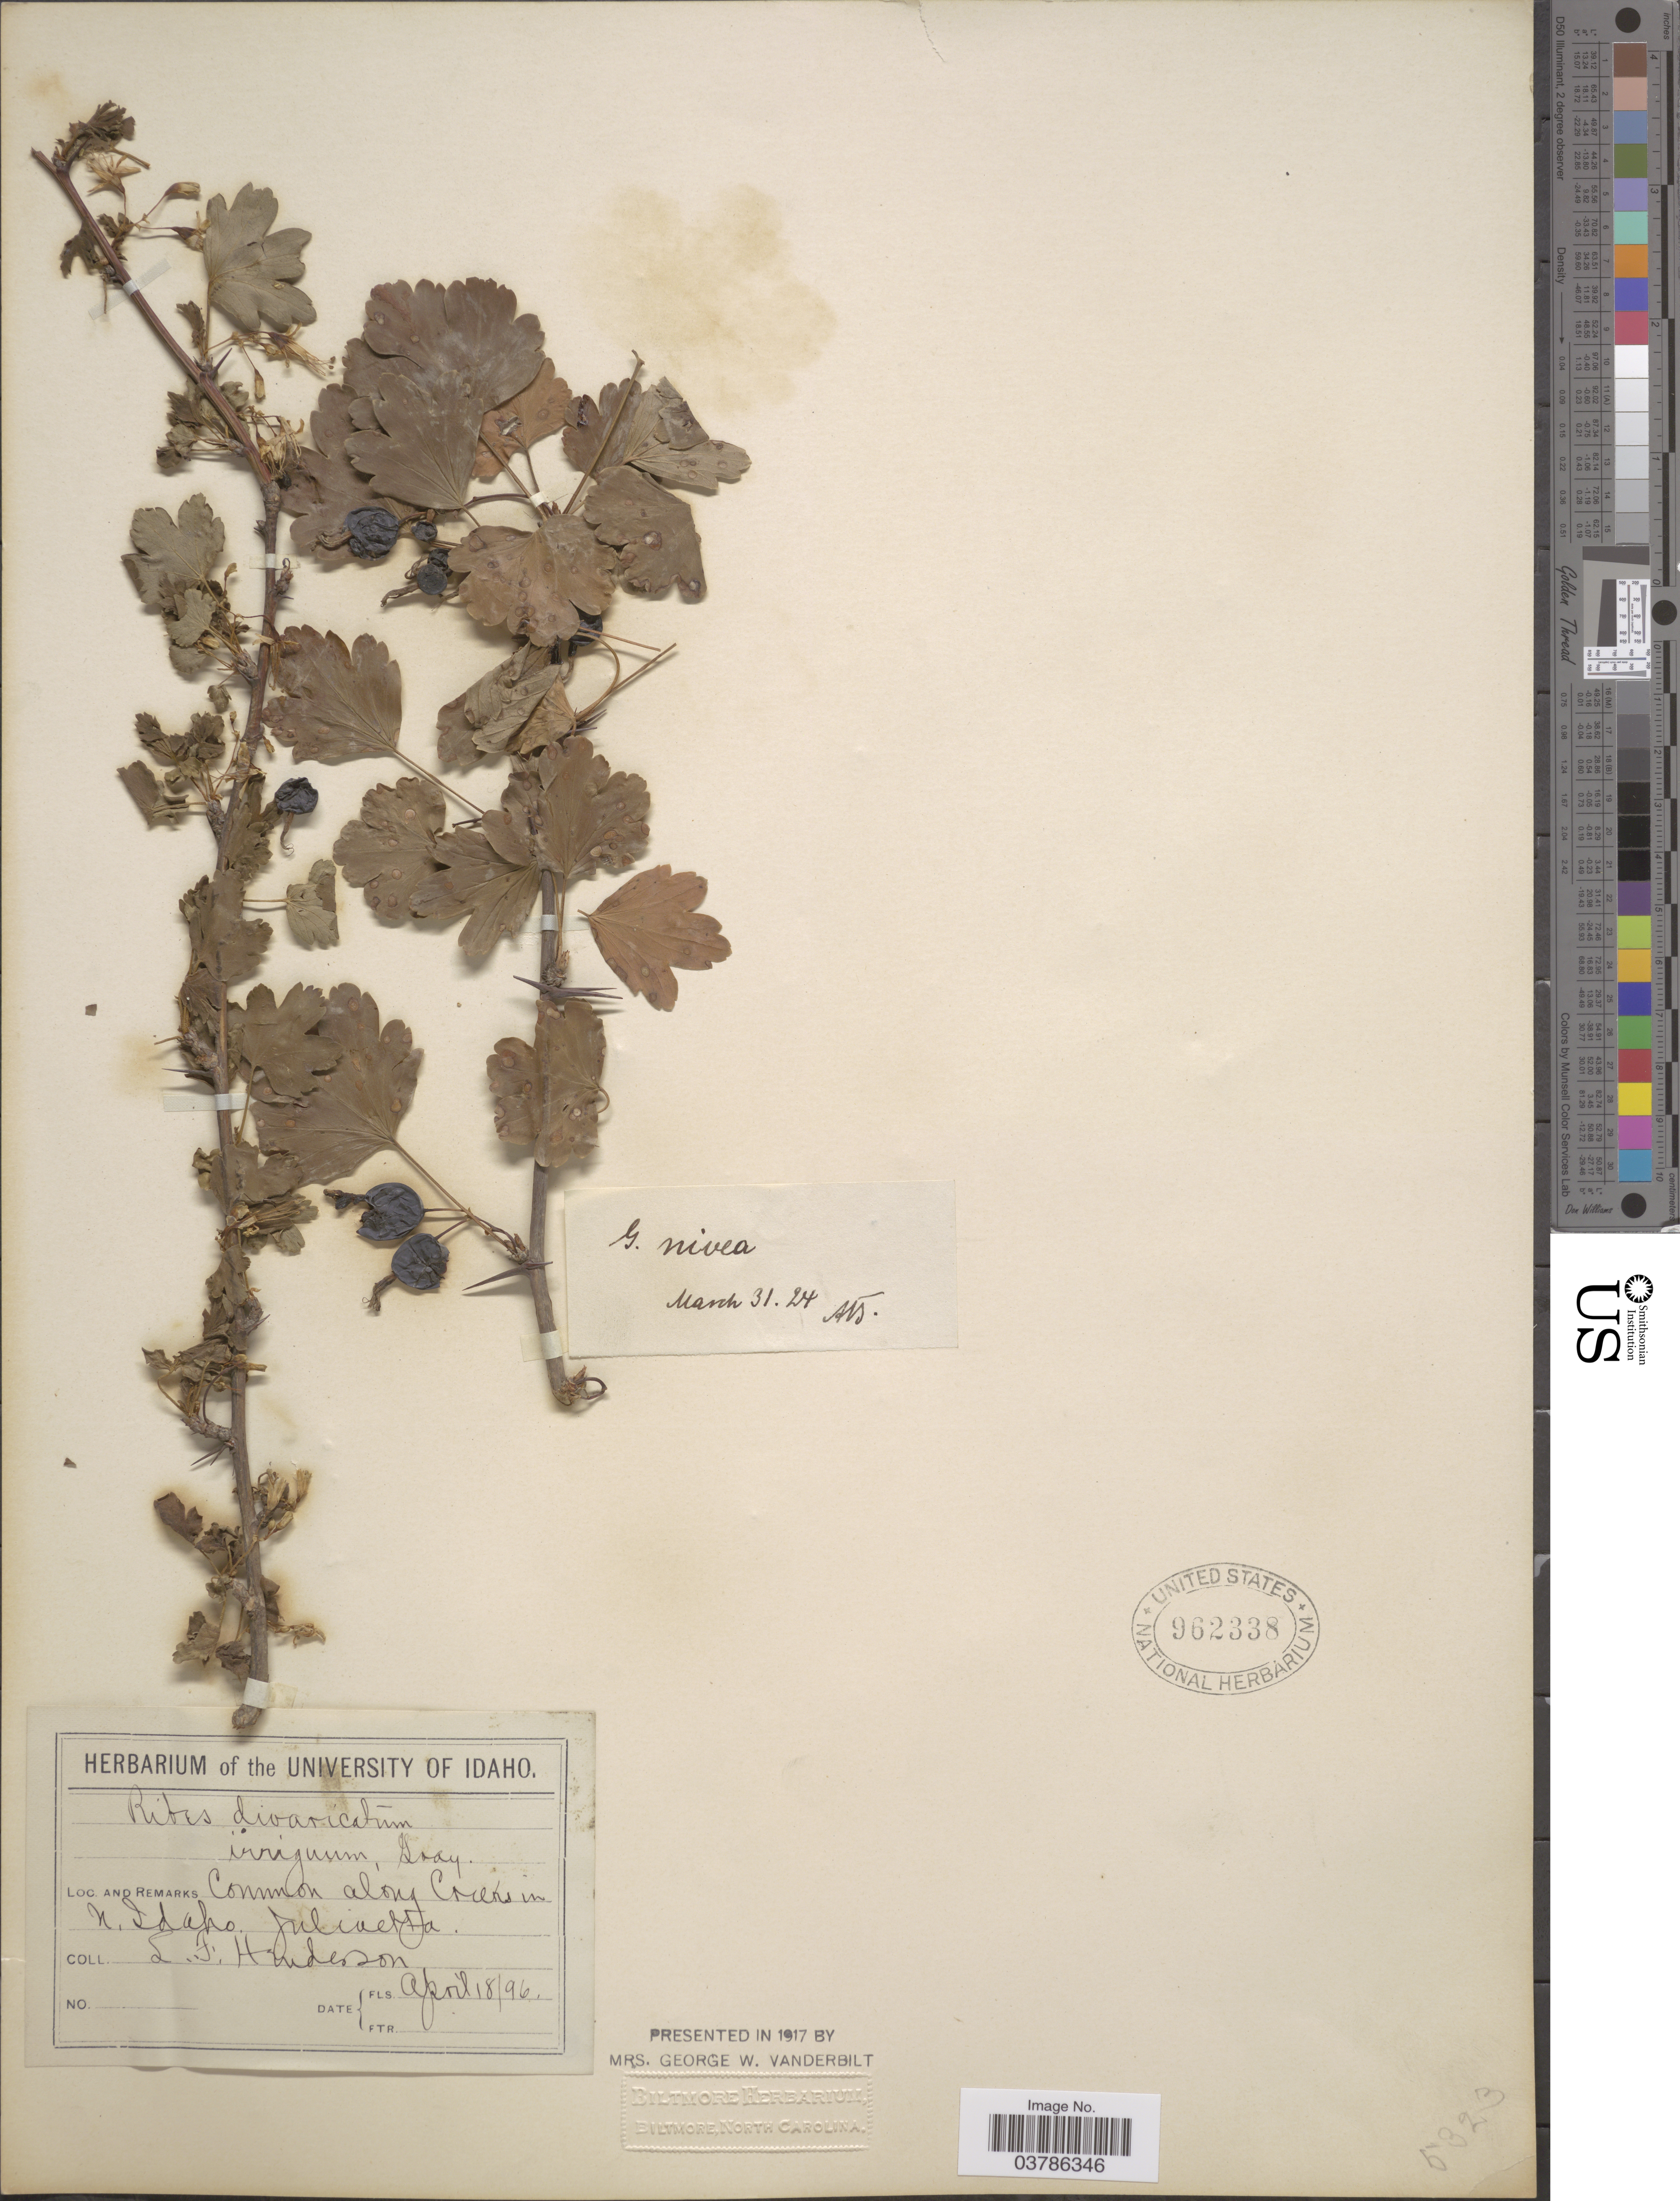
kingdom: Plantae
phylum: Tracheophyta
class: Magnoliopsida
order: Saxifragales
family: Grossulariaceae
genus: Ribes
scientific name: Ribes oxyacanthoides var. irriguum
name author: (Douglas) Jancz.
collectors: L. Henderson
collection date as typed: Transcribed d/m/y: 18/4/96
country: United States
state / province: Idaho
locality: Along Creeks in N. Idaho. Juliaetta.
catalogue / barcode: US 962338